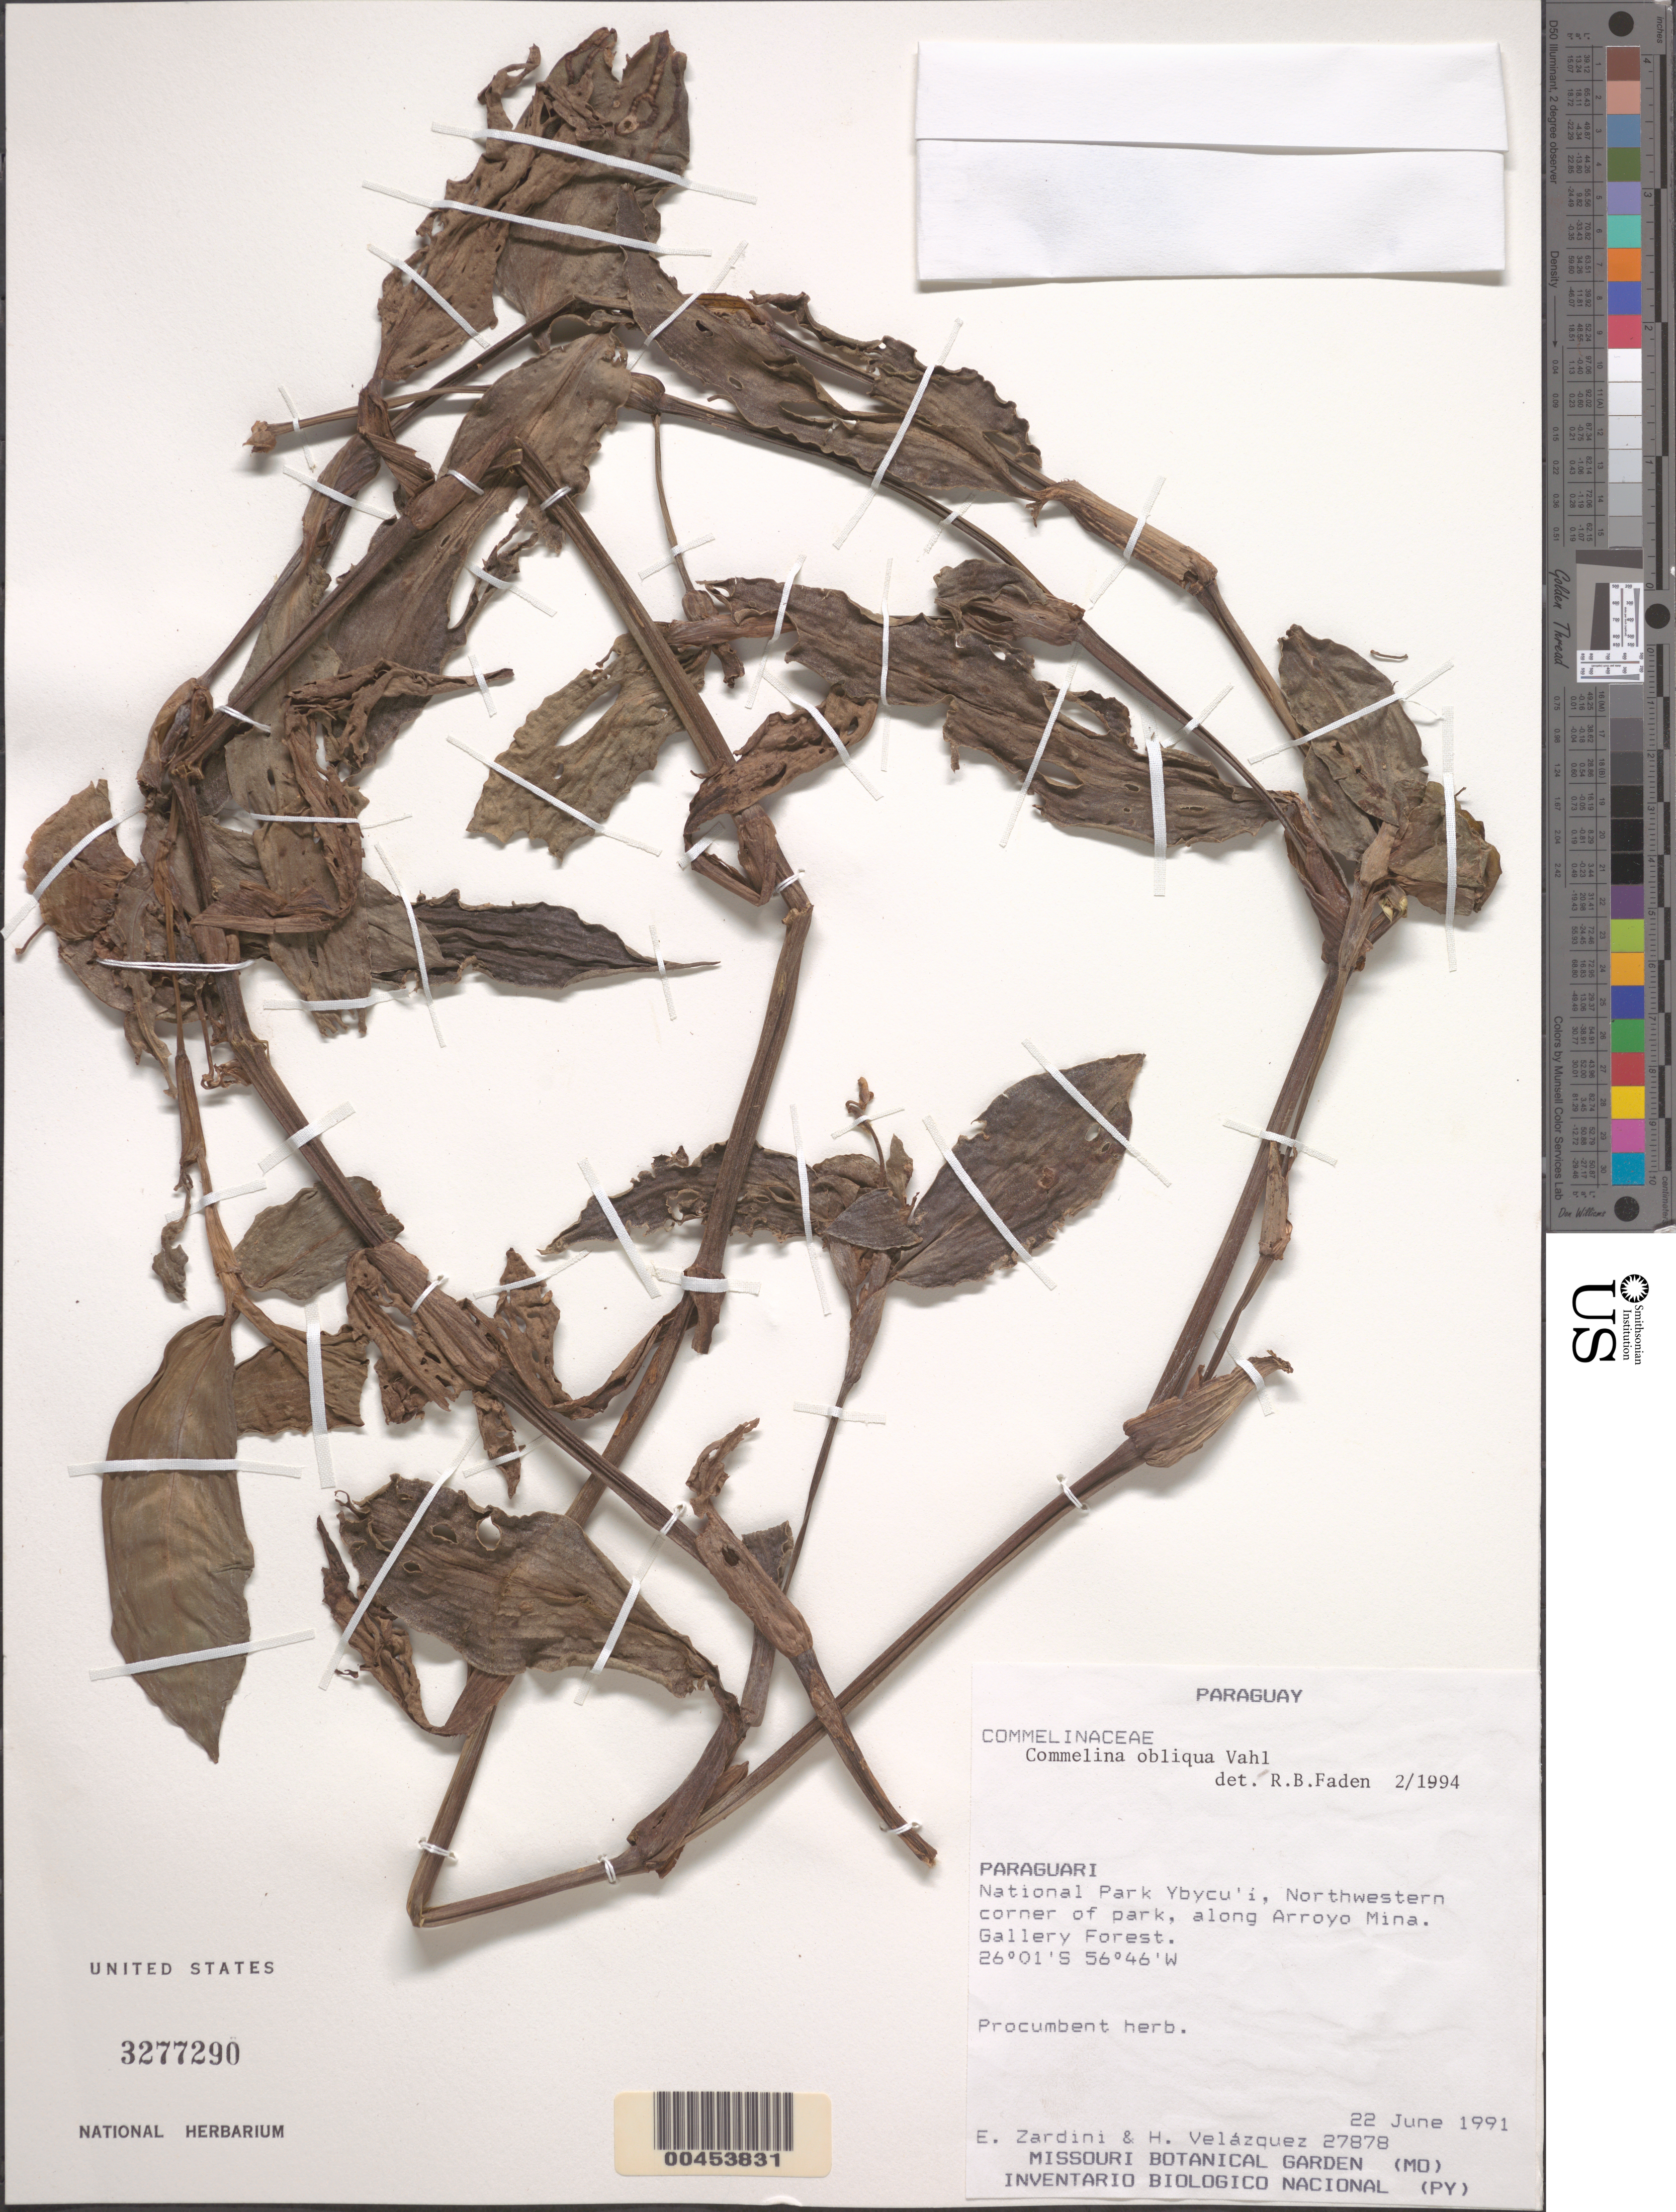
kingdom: Plantae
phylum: Tracheophyta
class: Liliopsida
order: Commelinales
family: Commelinaceae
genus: Commelina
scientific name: Commelina obliqua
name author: Vahl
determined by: Faden, Robert B., (US), Smithsonian Institution - National Museum of Natural History (UNITED STATES)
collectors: E. M. Zardini & H. Velasquez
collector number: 27878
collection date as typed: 22 Jun 1991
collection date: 1991-06-22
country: Paraguay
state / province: Paraguarí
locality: Ybycui national park, along arroyo mina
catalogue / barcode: US 3277290